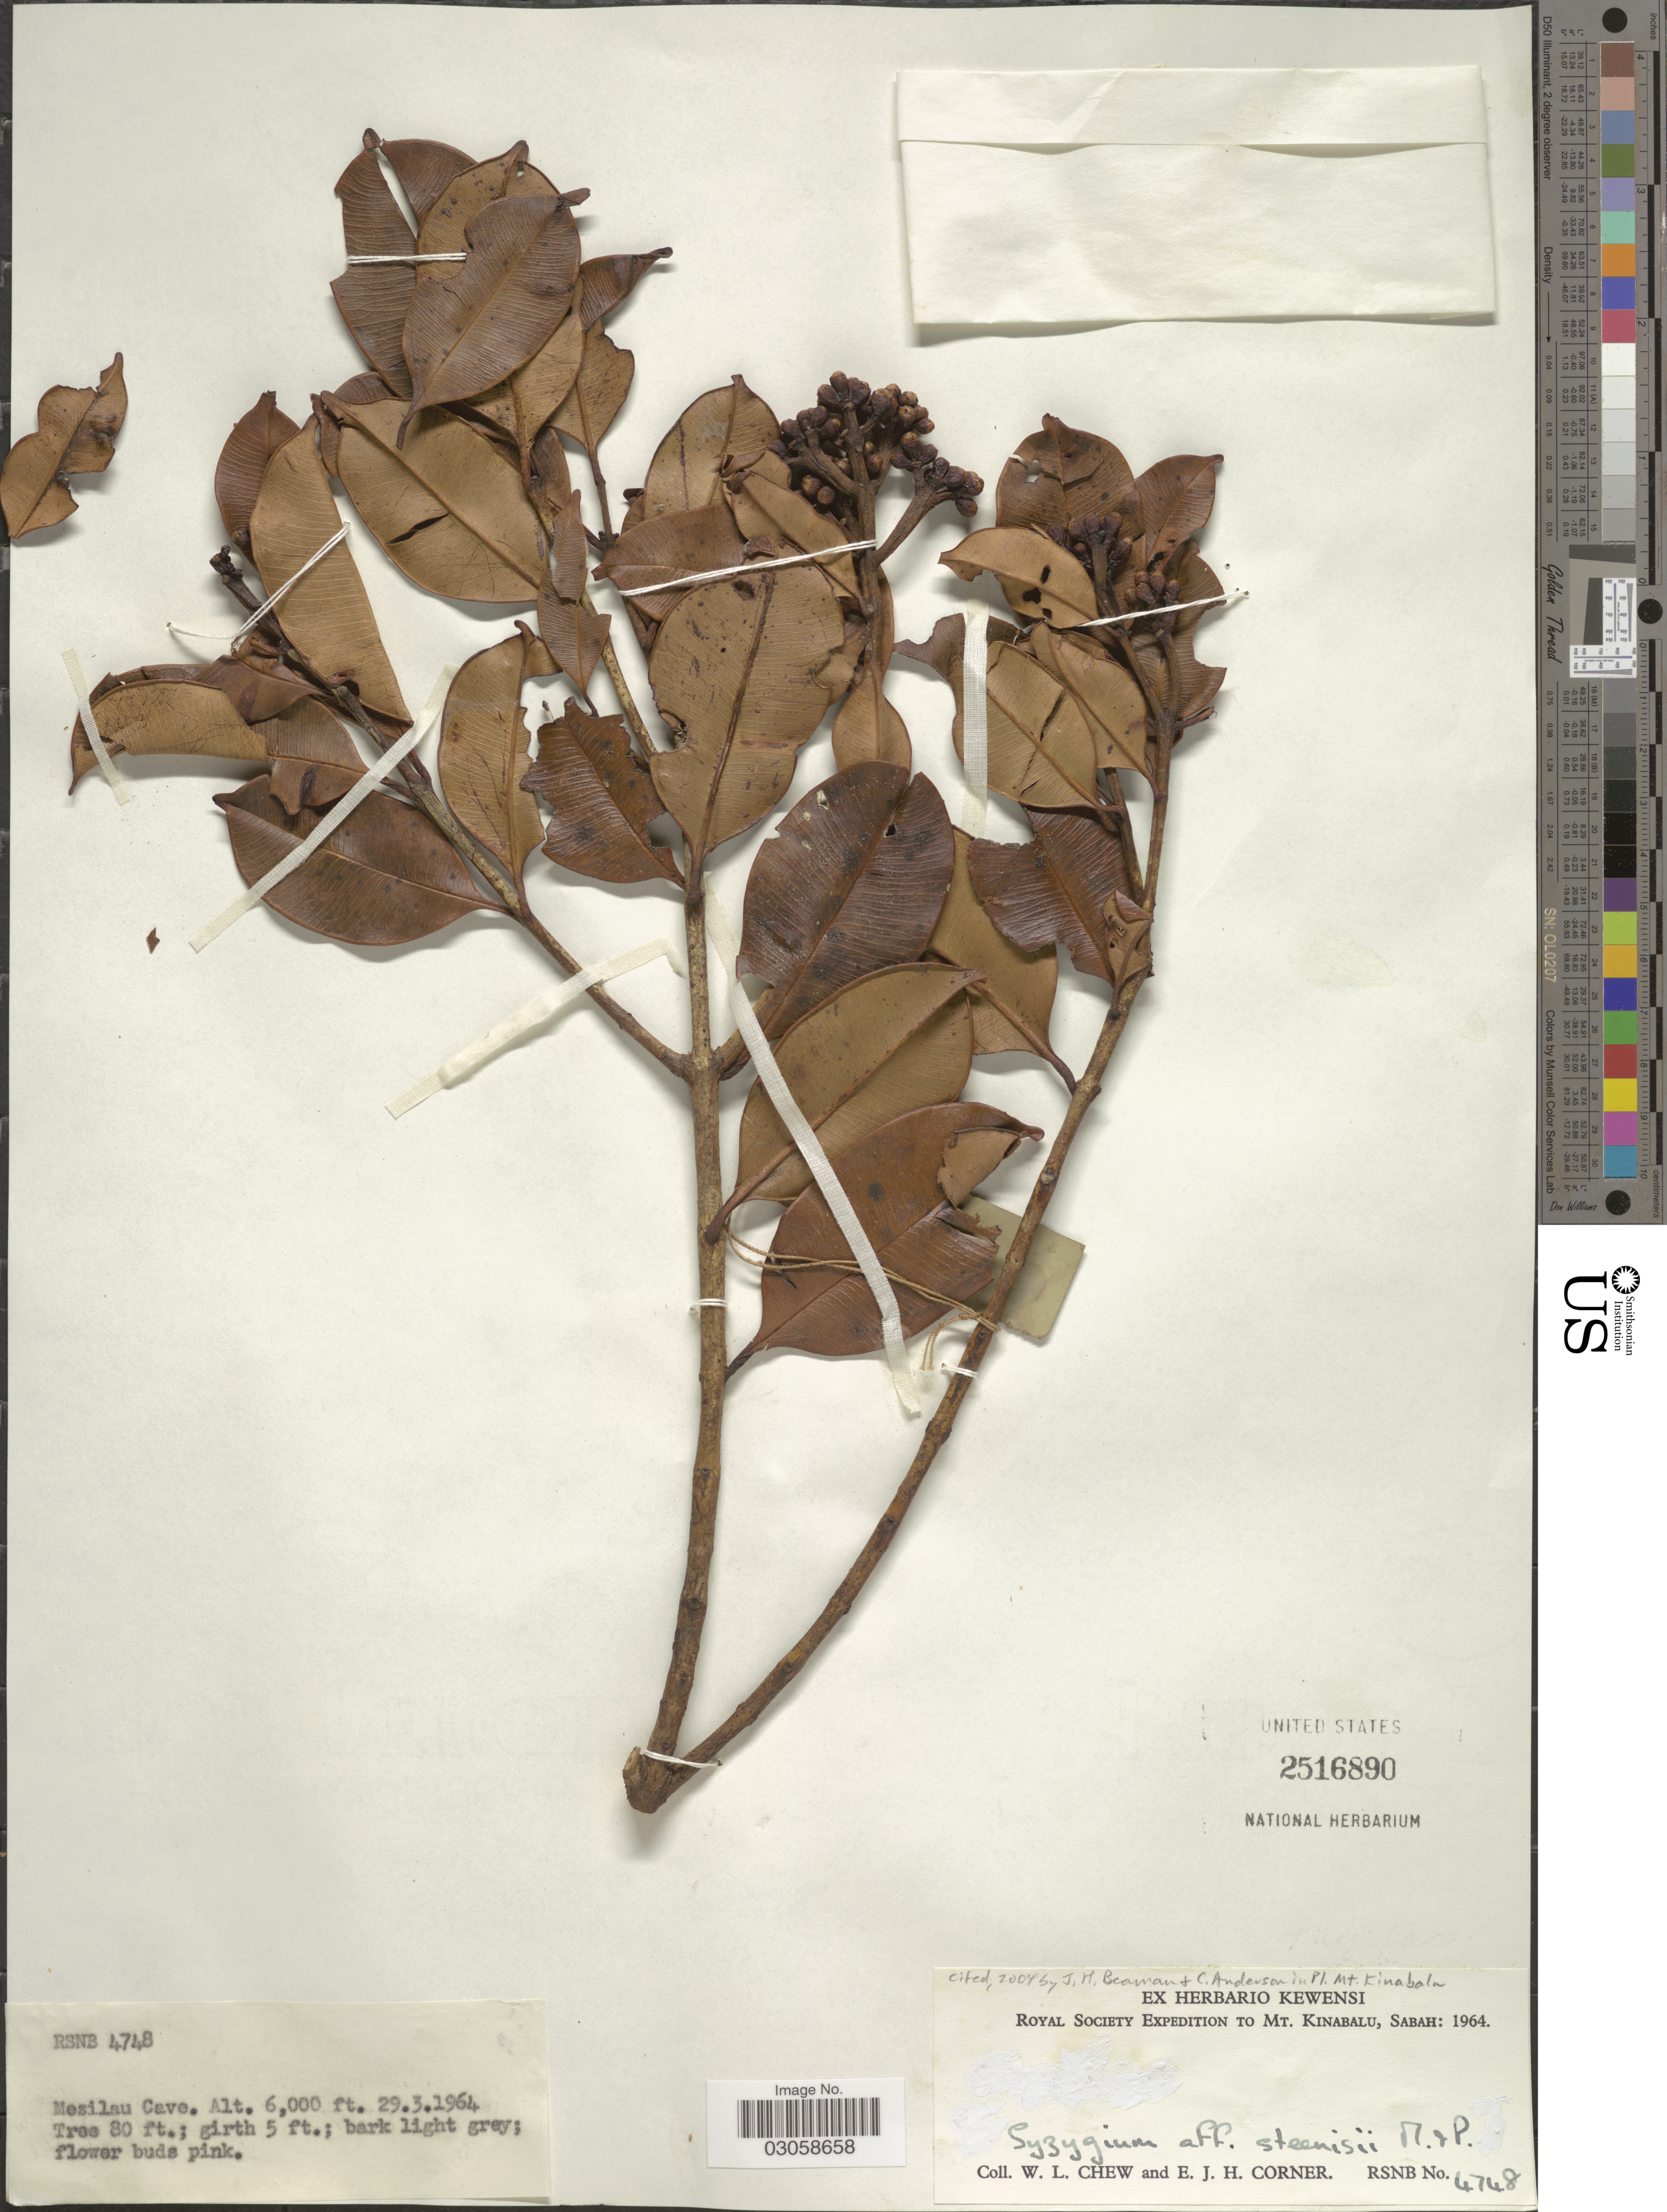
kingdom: Plantae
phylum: Tracheophyta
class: Magnoliopsida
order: Myrtales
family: Myrtaceae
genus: Syzygium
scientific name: Syzygium steenisii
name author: Merr. & L.M. Perry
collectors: W. Chew & E. Corner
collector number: RSNB 4748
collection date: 1964-03-29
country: Malaysia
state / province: Sabah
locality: Mt. Kinabalu, Sabah. Mesilau Cave.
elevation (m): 1829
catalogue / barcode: US 2516890